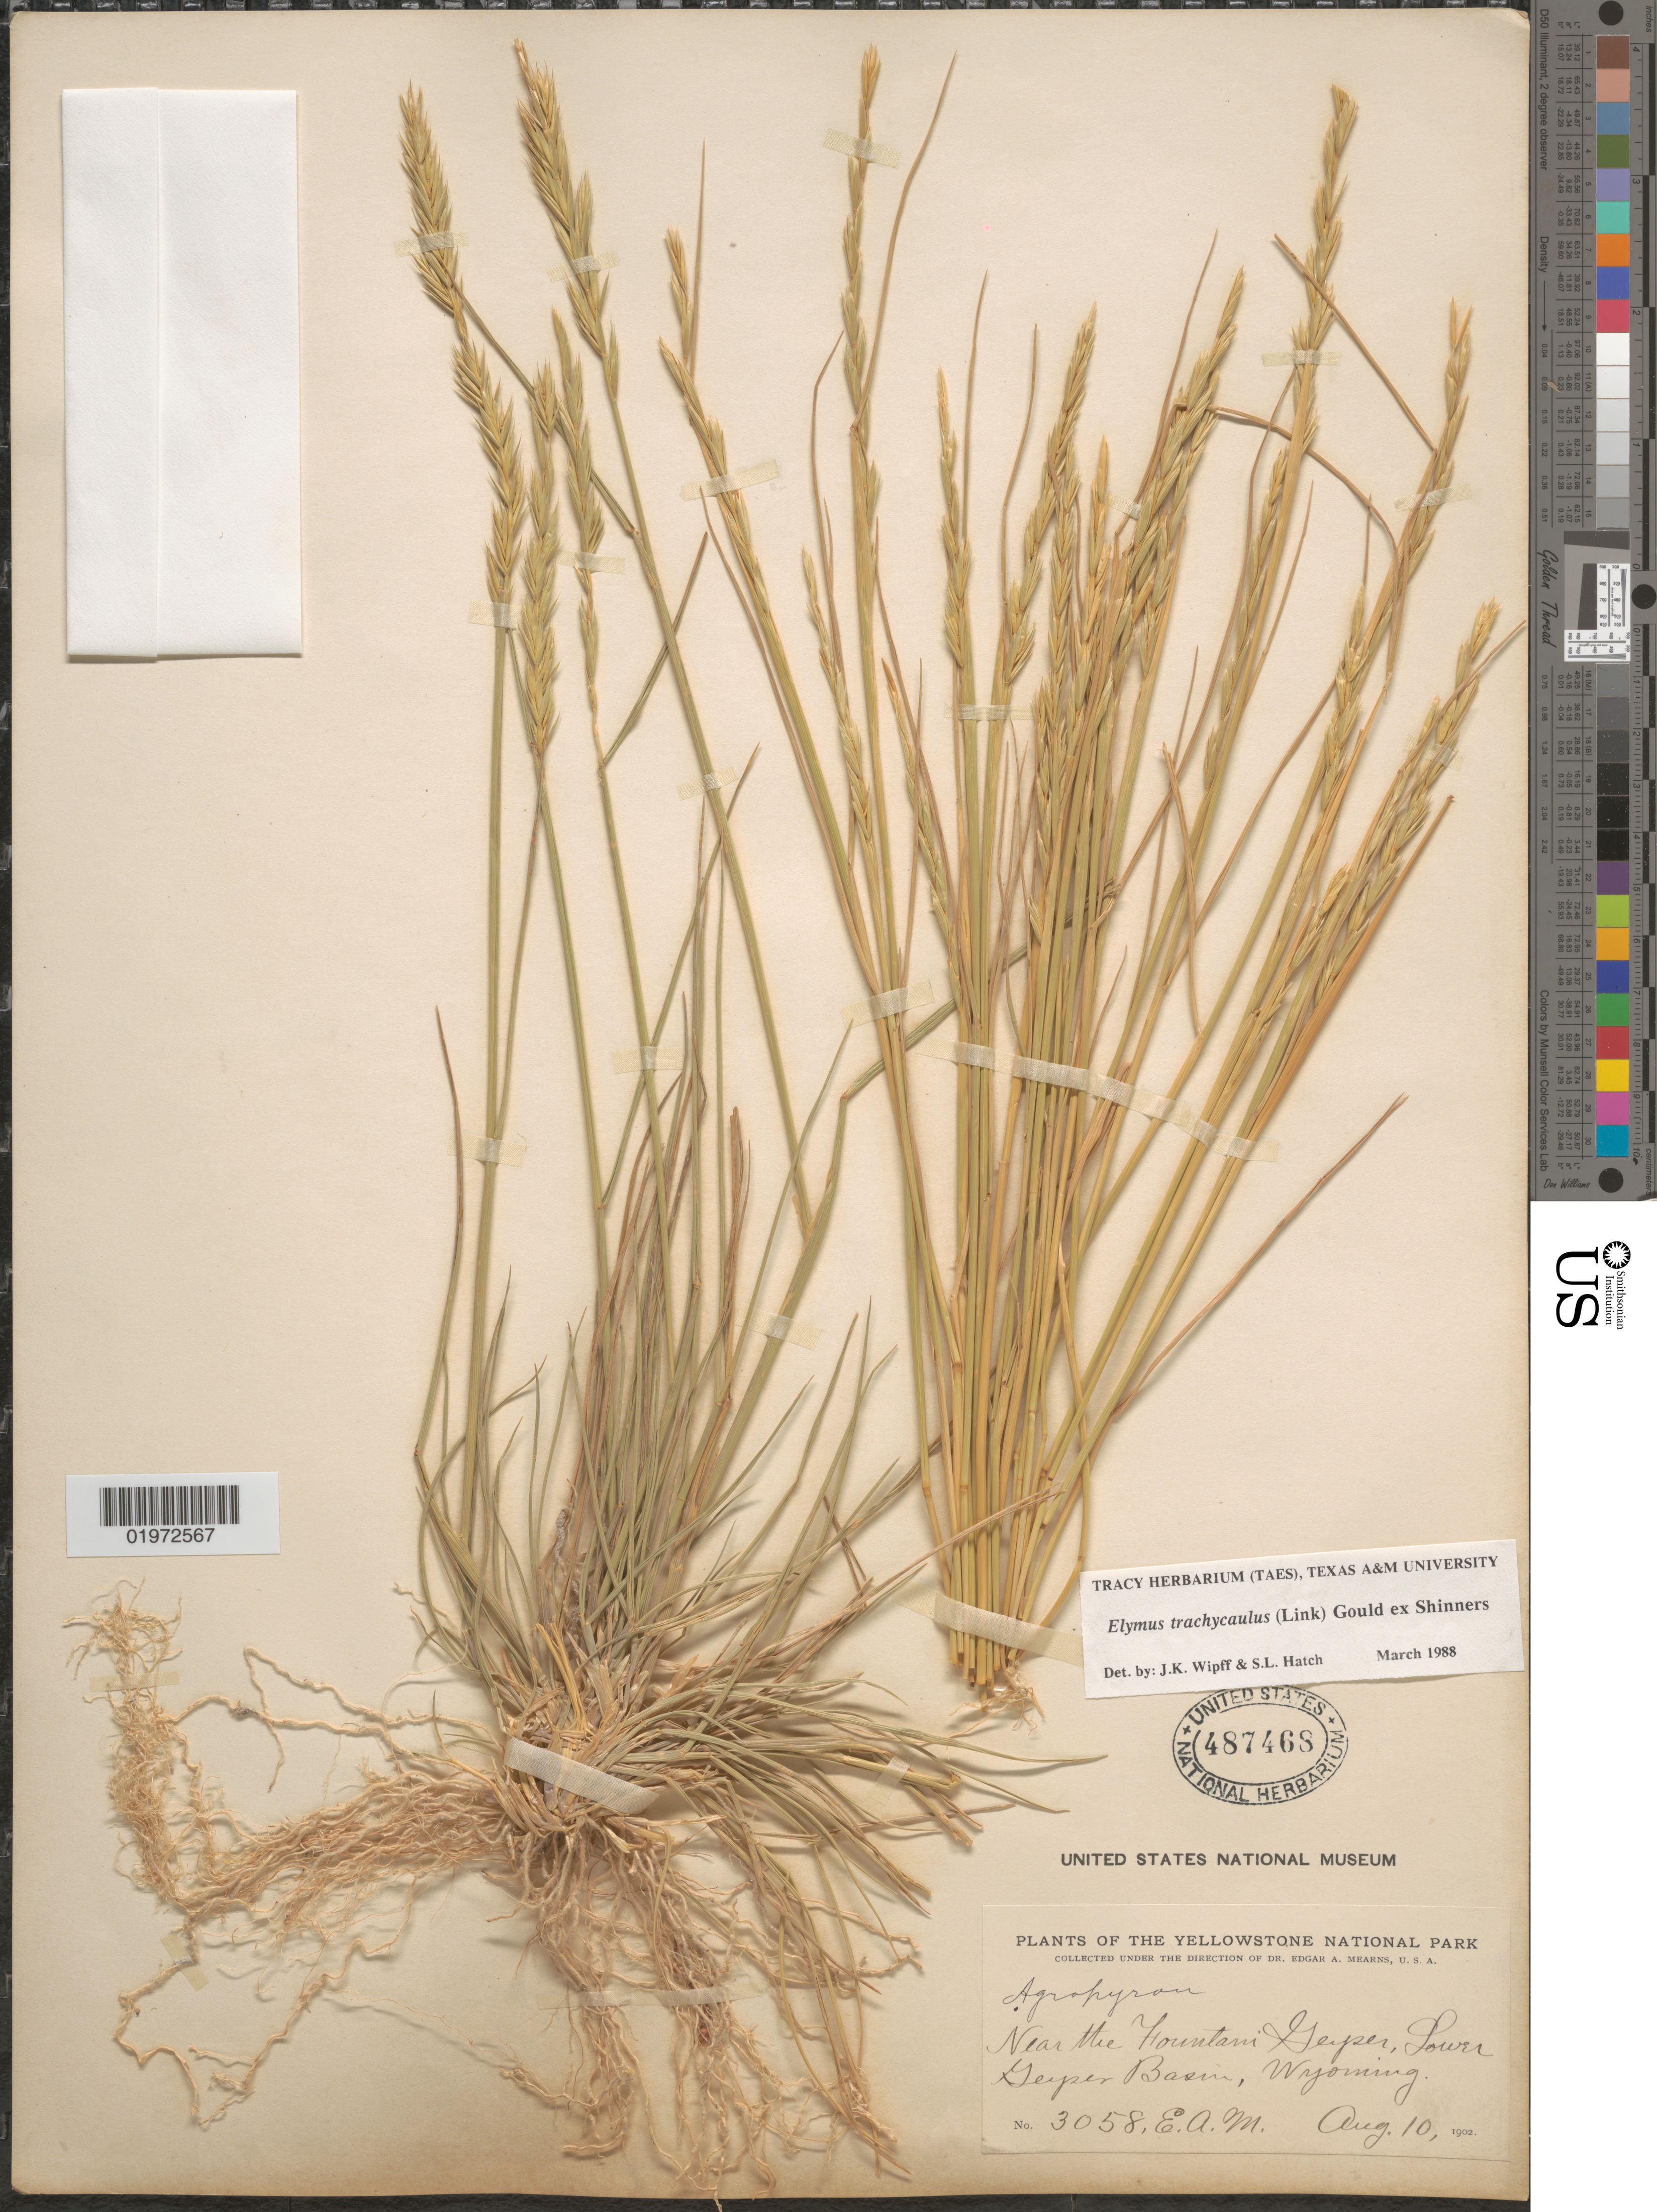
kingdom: Plantae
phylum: Tracheophyta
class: Liliopsida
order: Poales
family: Poaceae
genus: Elymus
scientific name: Elymus trachycaulus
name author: (Link) Gould ex Shinners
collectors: E. A. Mearns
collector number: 3058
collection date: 1902-08-10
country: United States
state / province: Wyoming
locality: Yellowstone National Park. Near the Fountain Geyser, Lower Geyser Basin.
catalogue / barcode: US 487468